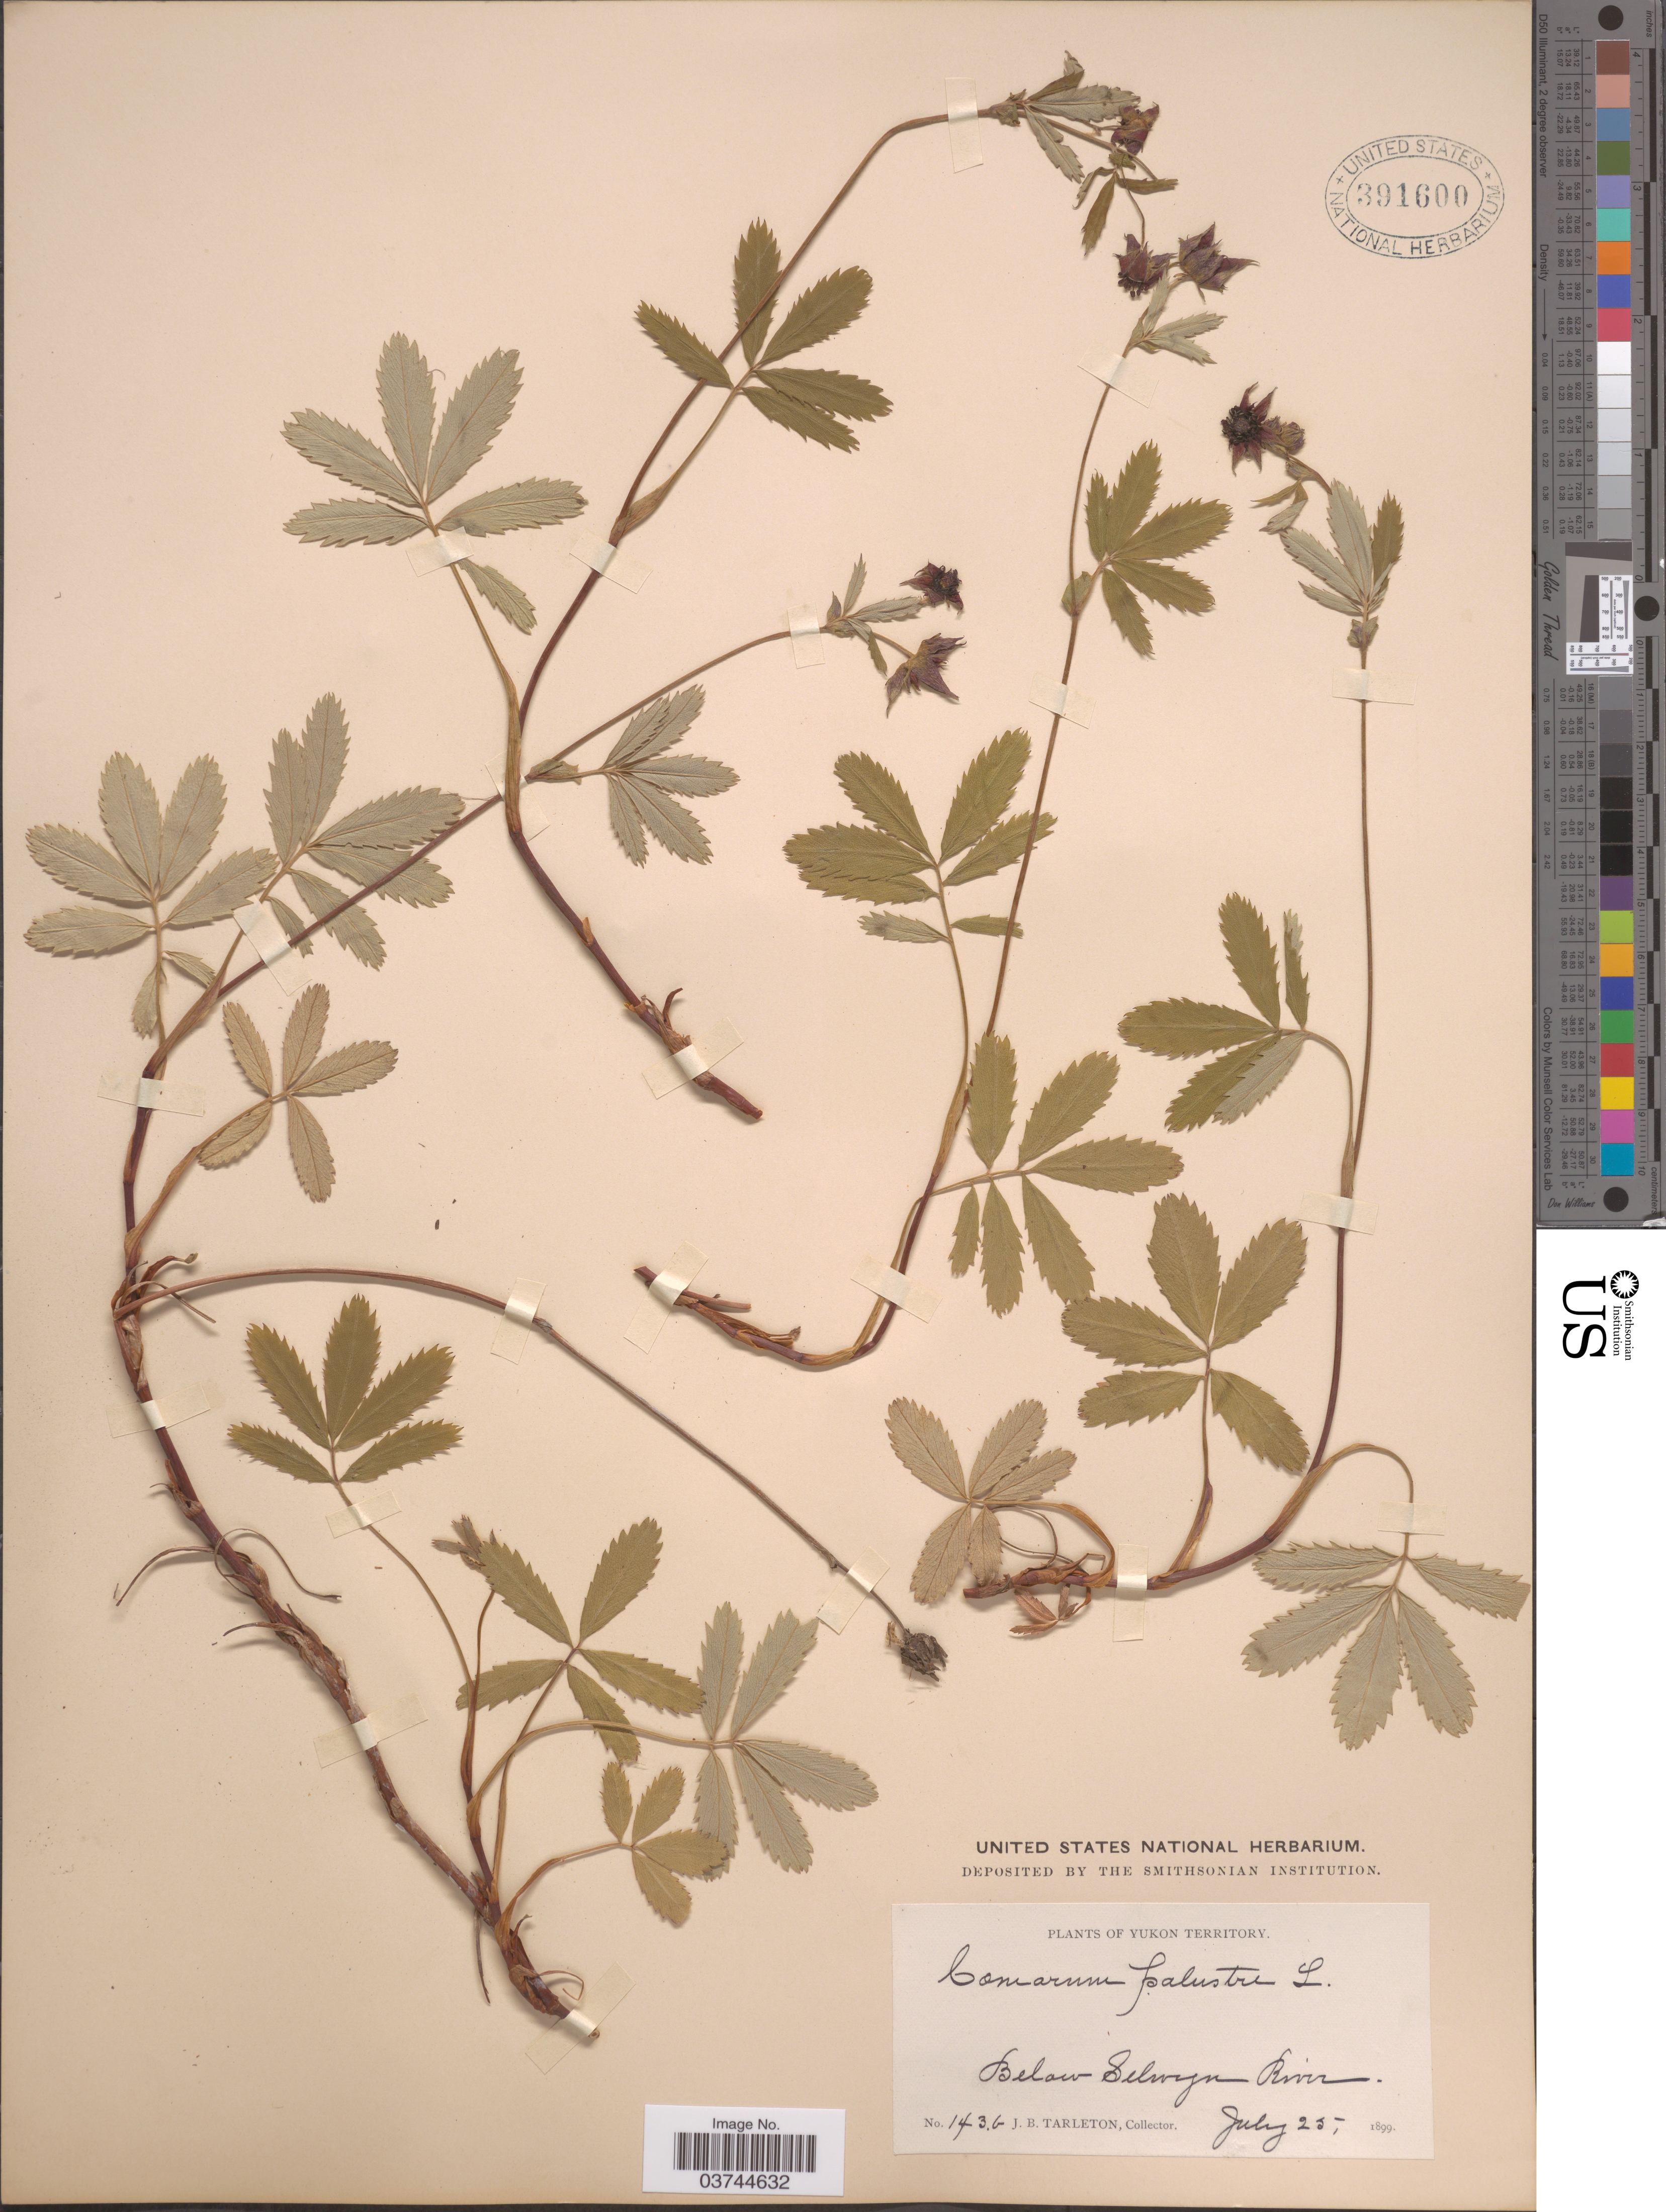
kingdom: Plantae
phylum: Tracheophyta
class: Magnoliopsida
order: Rosales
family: Rosaceae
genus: Comarum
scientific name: Comarum palustre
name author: L.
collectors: J. Tarleton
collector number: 143b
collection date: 1899-07-25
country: Canada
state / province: Yukon Territory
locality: Below Selwyn River.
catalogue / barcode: US 391600